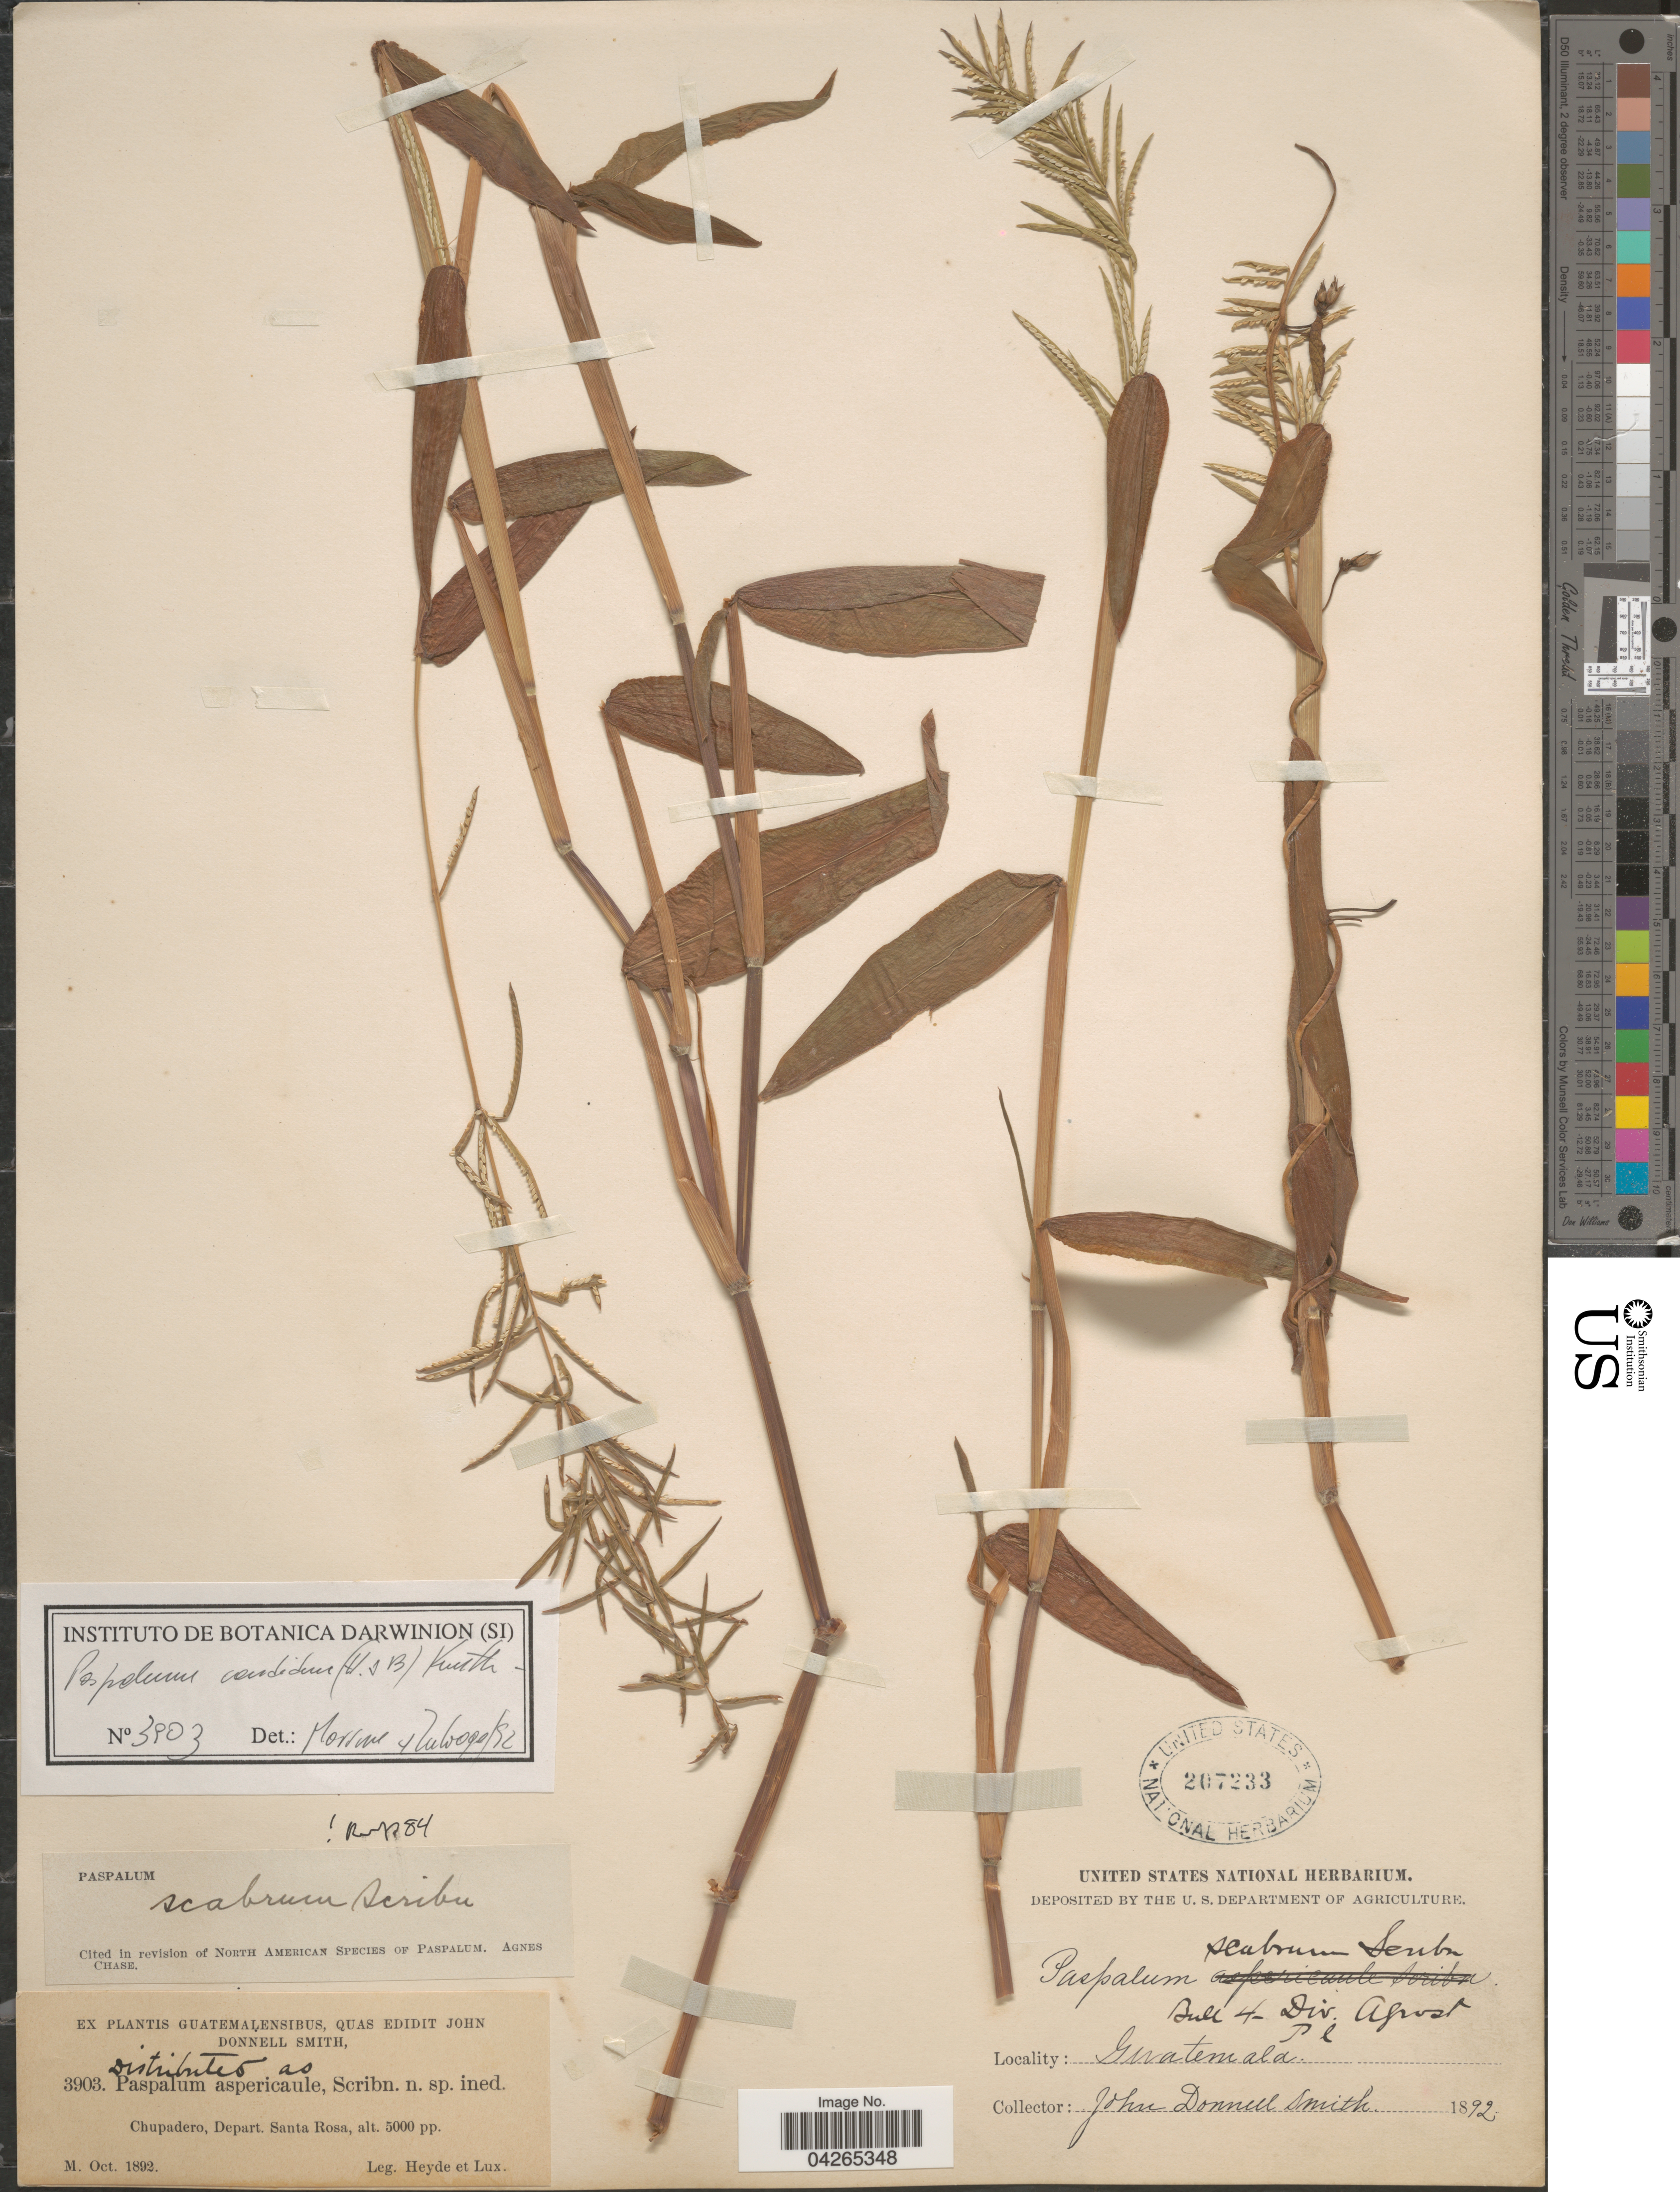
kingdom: Plantae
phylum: Tracheophyta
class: Liliopsida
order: Poales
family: Poaceae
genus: Paspalum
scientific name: Paspalum candidum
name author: (Humb. & Bonpl. ex Fleugge) Kunth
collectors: Heyde & Lux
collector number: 3903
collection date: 1892-10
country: Guatemala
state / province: Santa Rosa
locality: Chupadero, Depart. Santa Rosa.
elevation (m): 1524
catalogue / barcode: US 207233